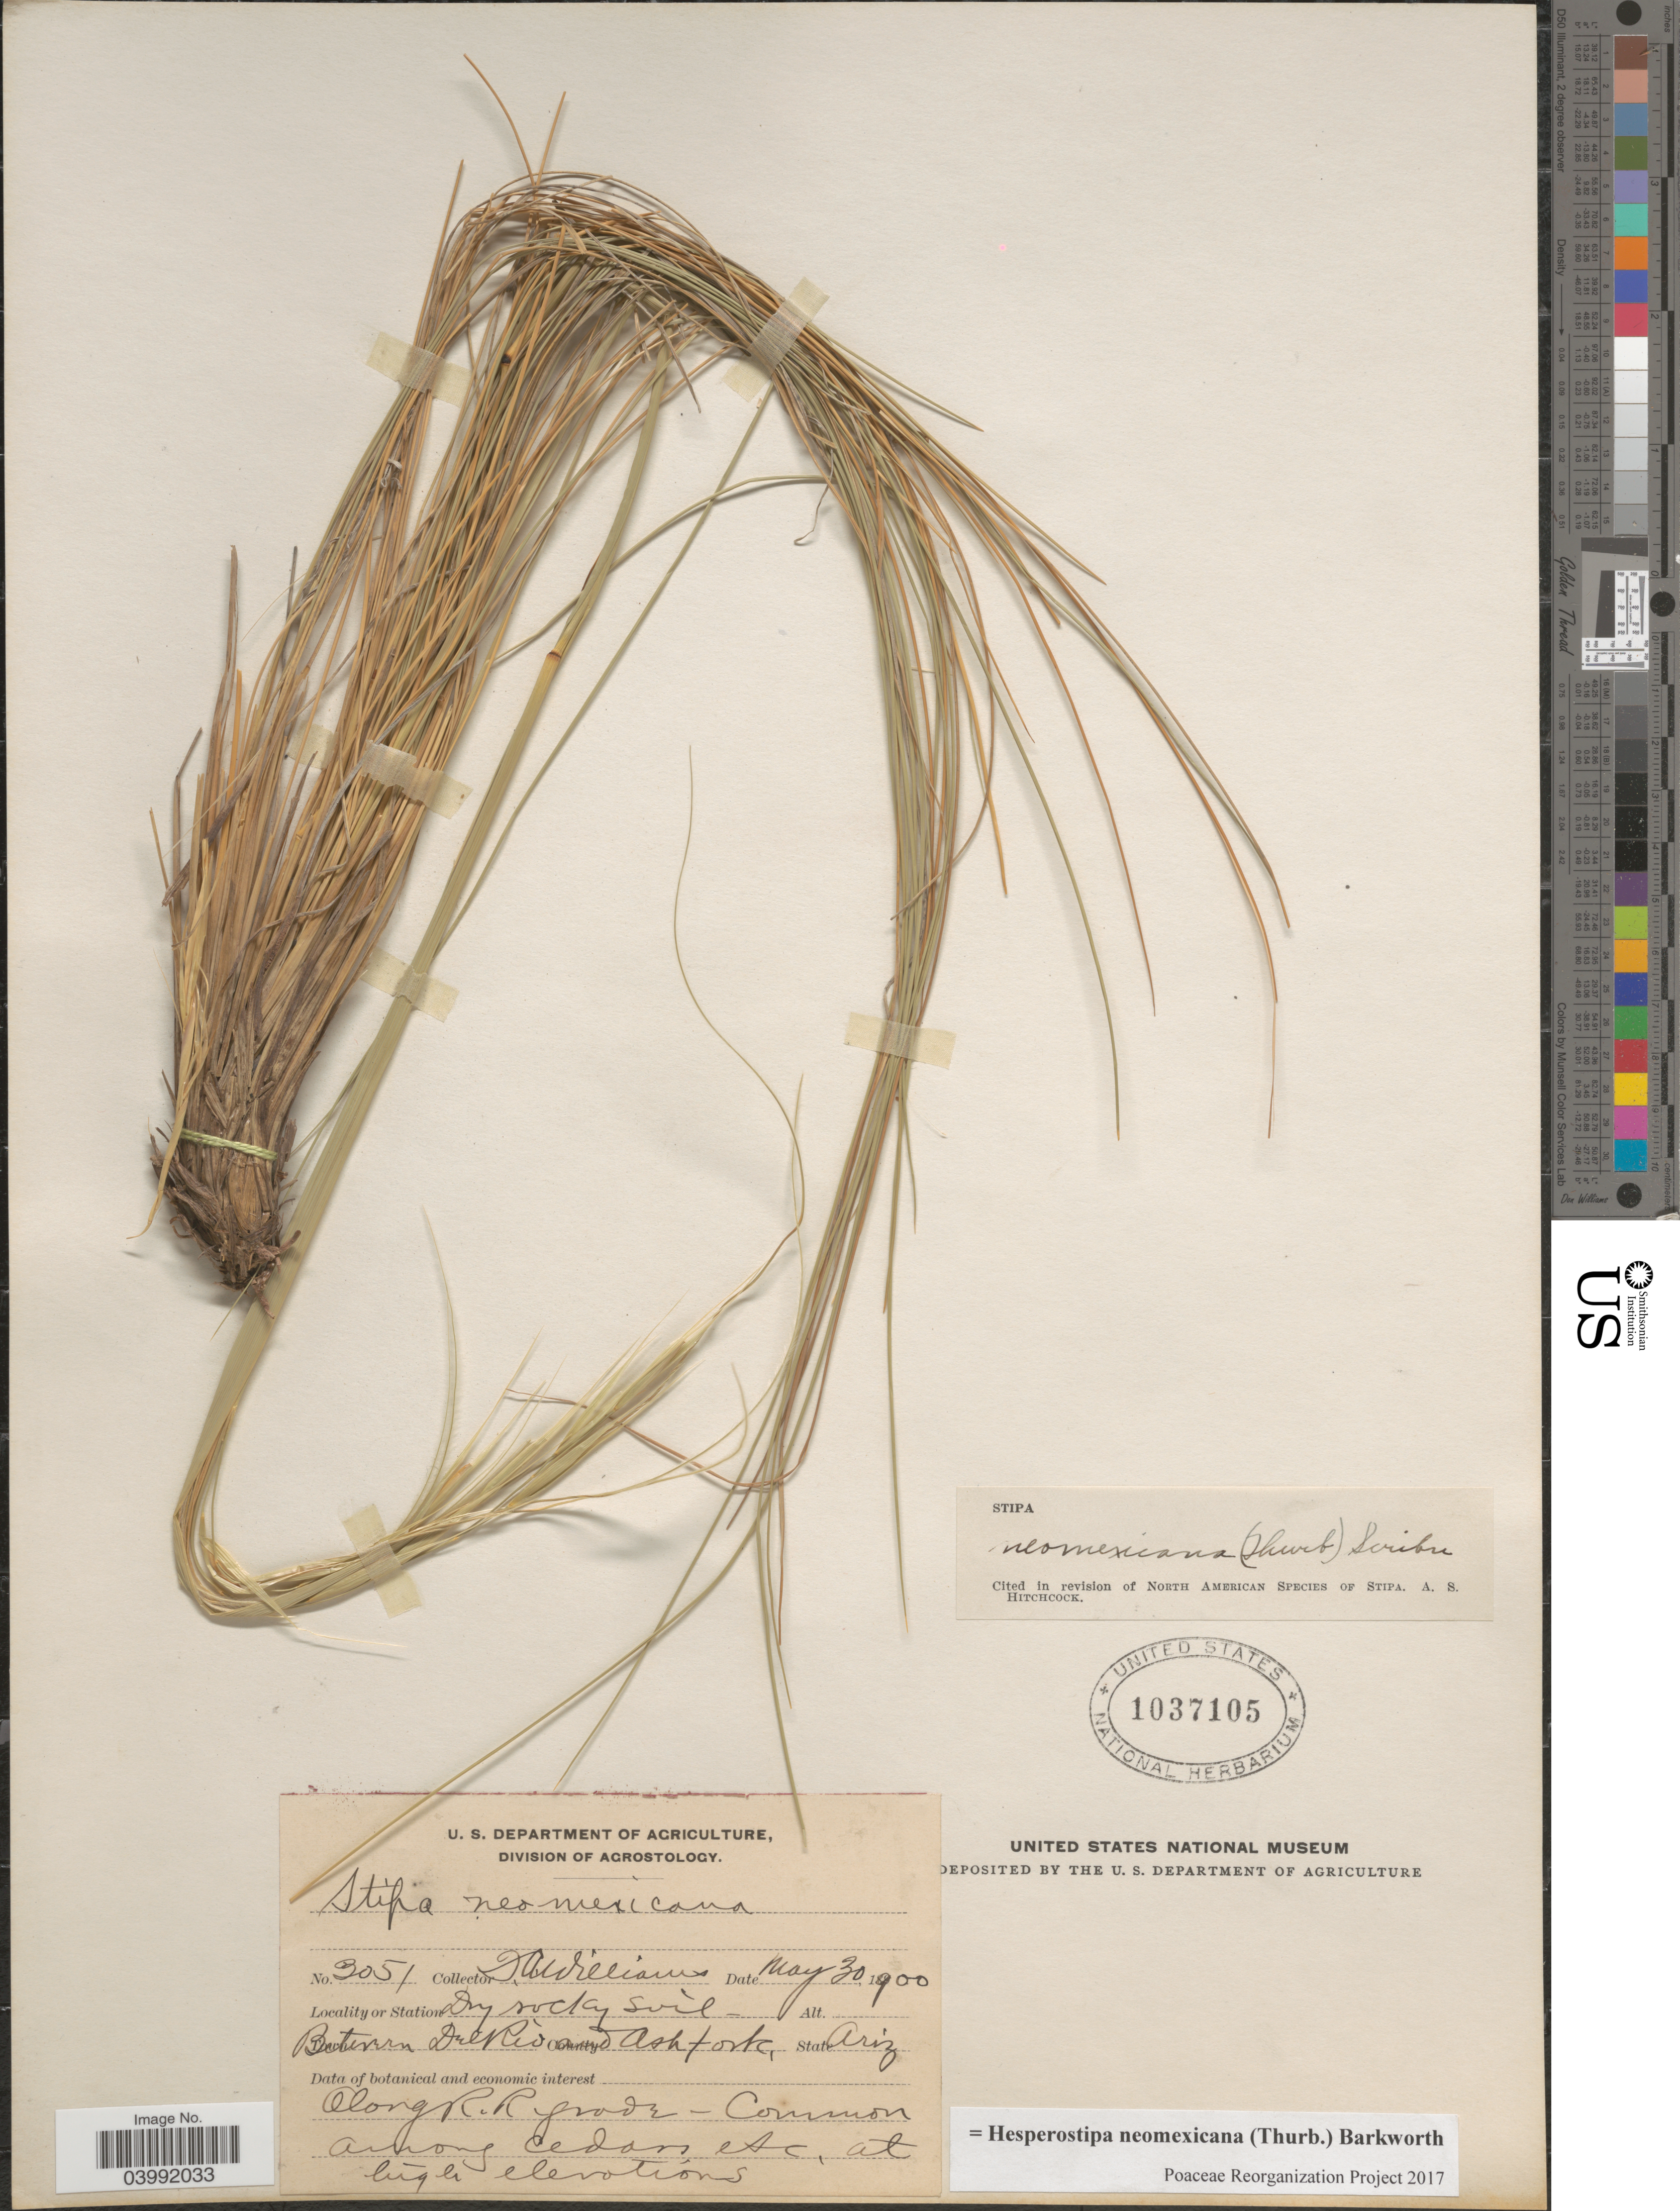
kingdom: Plantae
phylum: Tracheophyta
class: Liliopsida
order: Poales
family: Poaceae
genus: Hesperostipa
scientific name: Hesperostipa neomexicana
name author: (Thurb.) Barkworth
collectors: T. A. Williams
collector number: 3051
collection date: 1900-05-30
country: United States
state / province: Arizona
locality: Between DelRio and Ash fork. Along R. R. grade.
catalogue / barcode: US 1037105